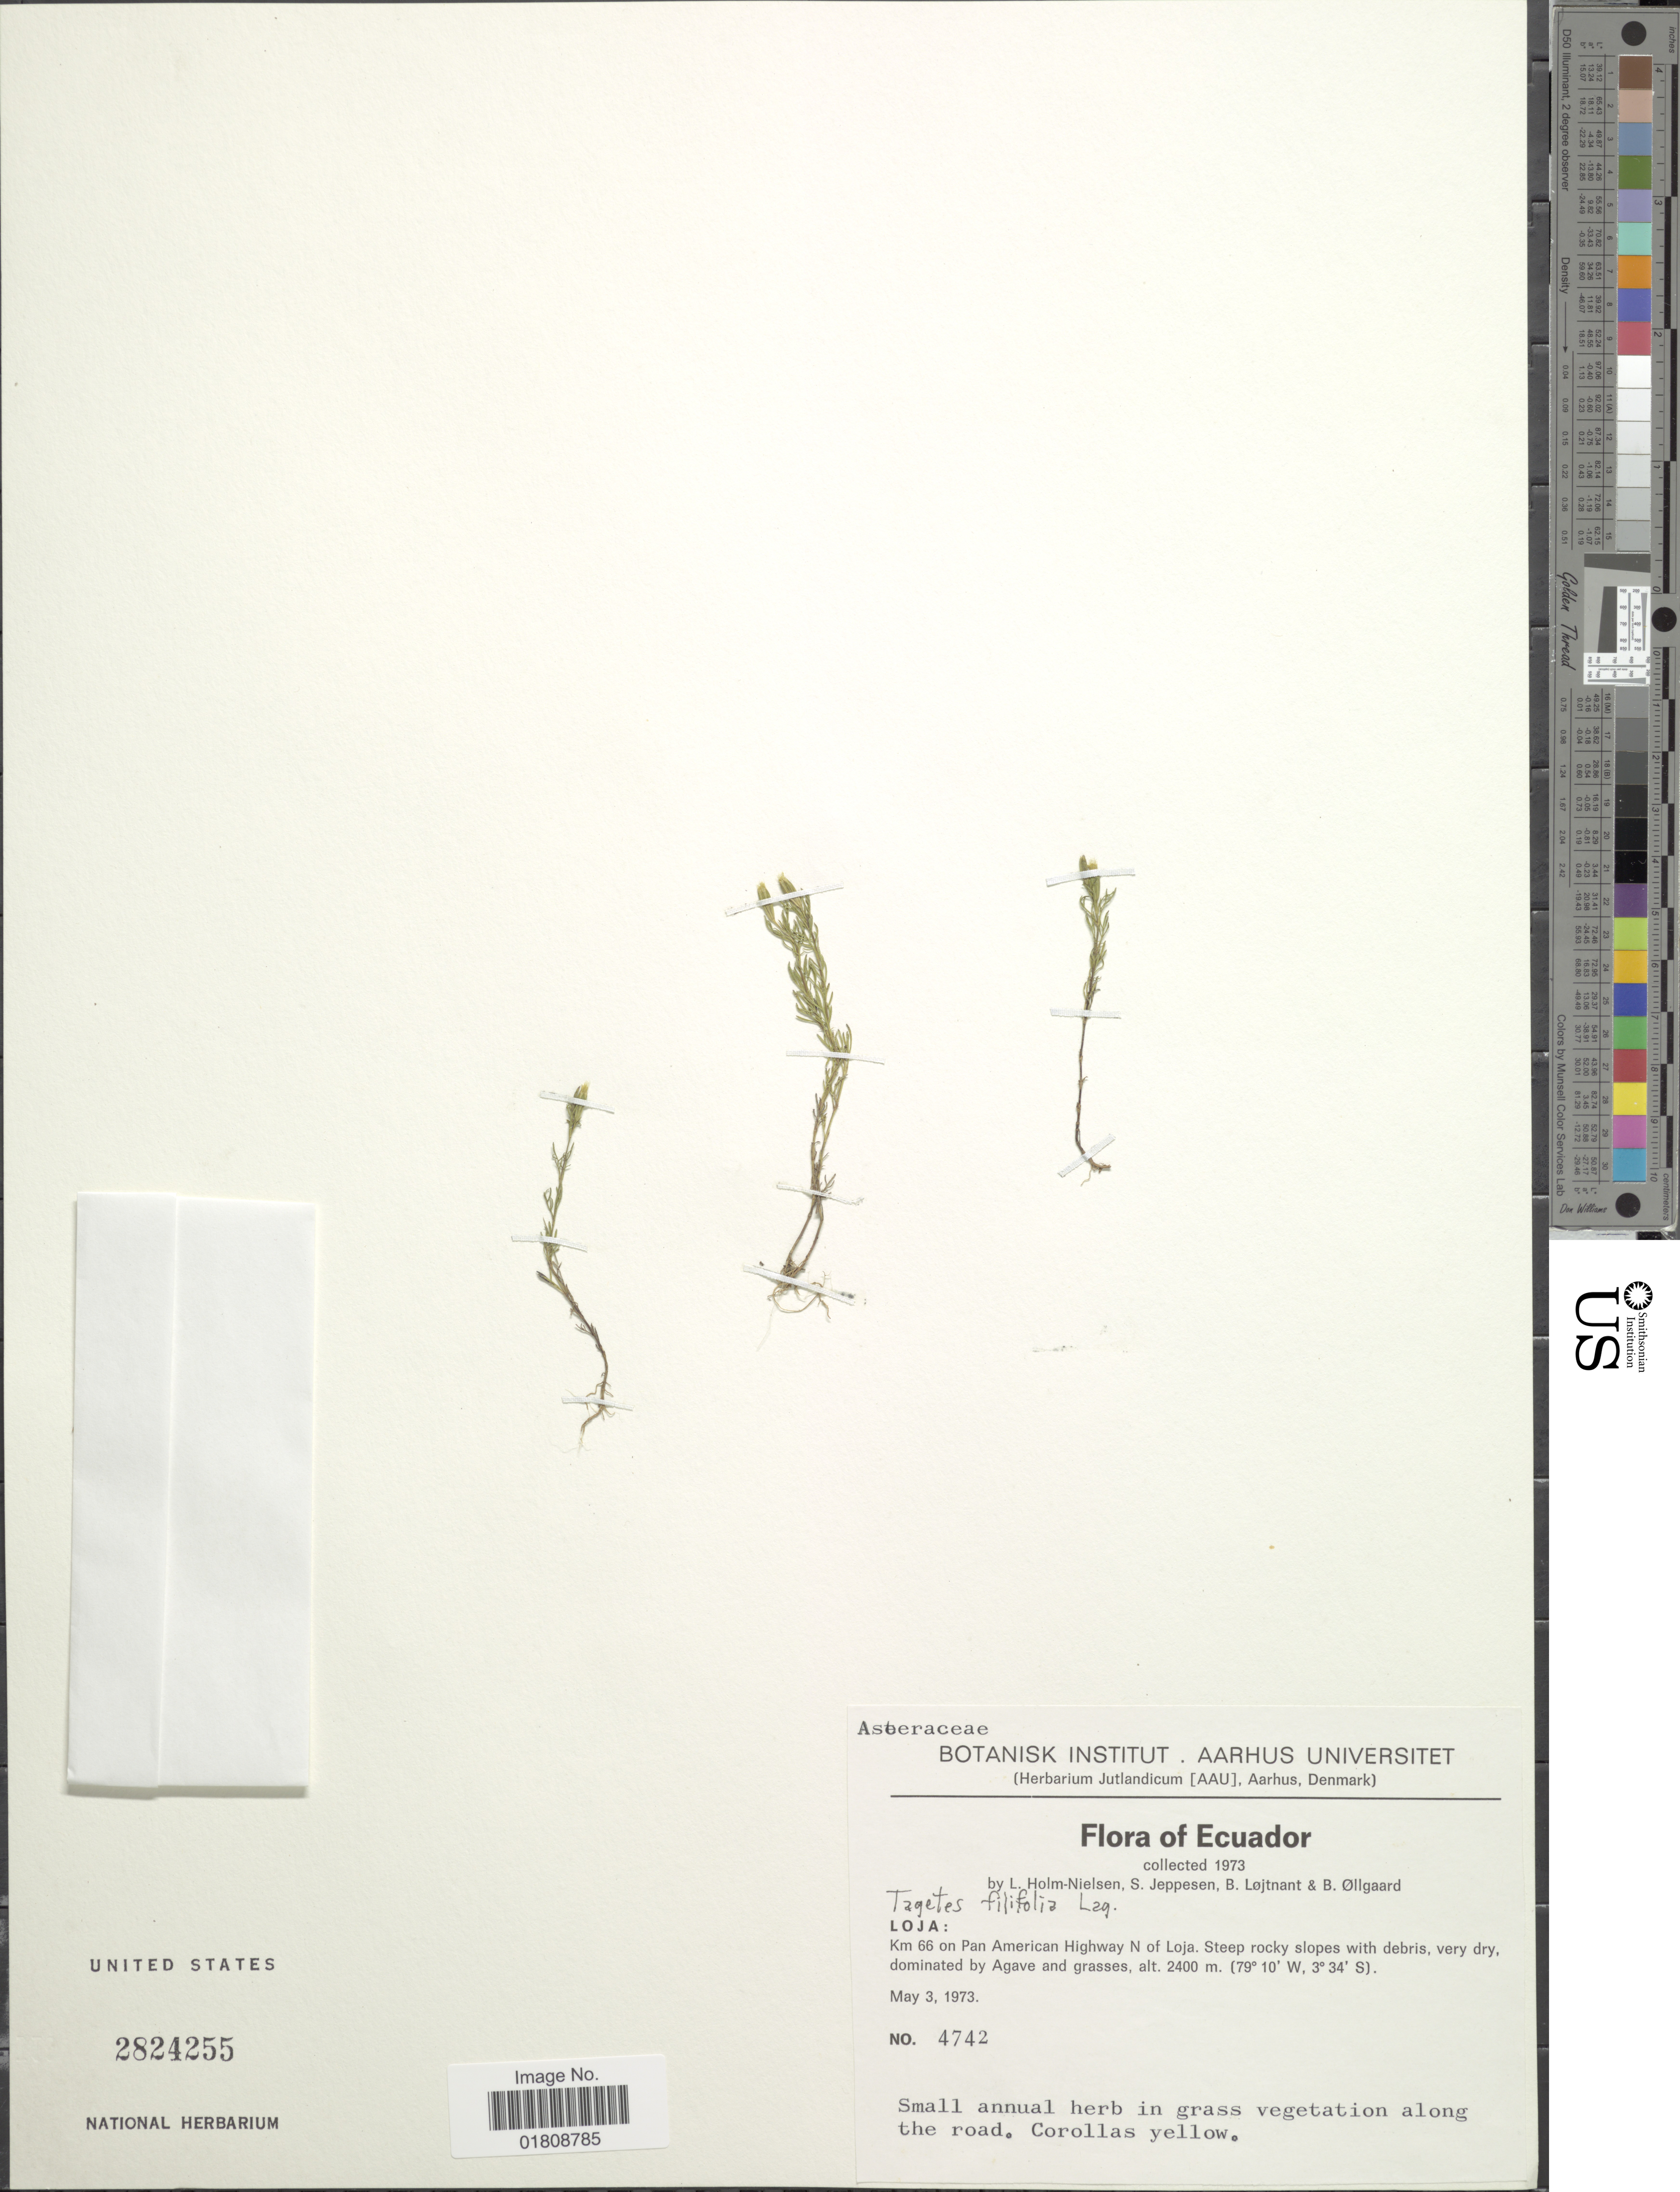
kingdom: Plantae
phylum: Tracheophyta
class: Magnoliopsida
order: Asterales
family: Asteraceae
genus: Tagetes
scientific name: Tagetes filifolia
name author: Lag.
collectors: L. B. Holm-Nielsen, S. Jeppesen, B. Löjtnant & B. Øllgaard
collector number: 4742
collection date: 1973-05-03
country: Ecuador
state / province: Loja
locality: Km 66 on Pan American N of Loja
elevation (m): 2400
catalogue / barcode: US 2824255